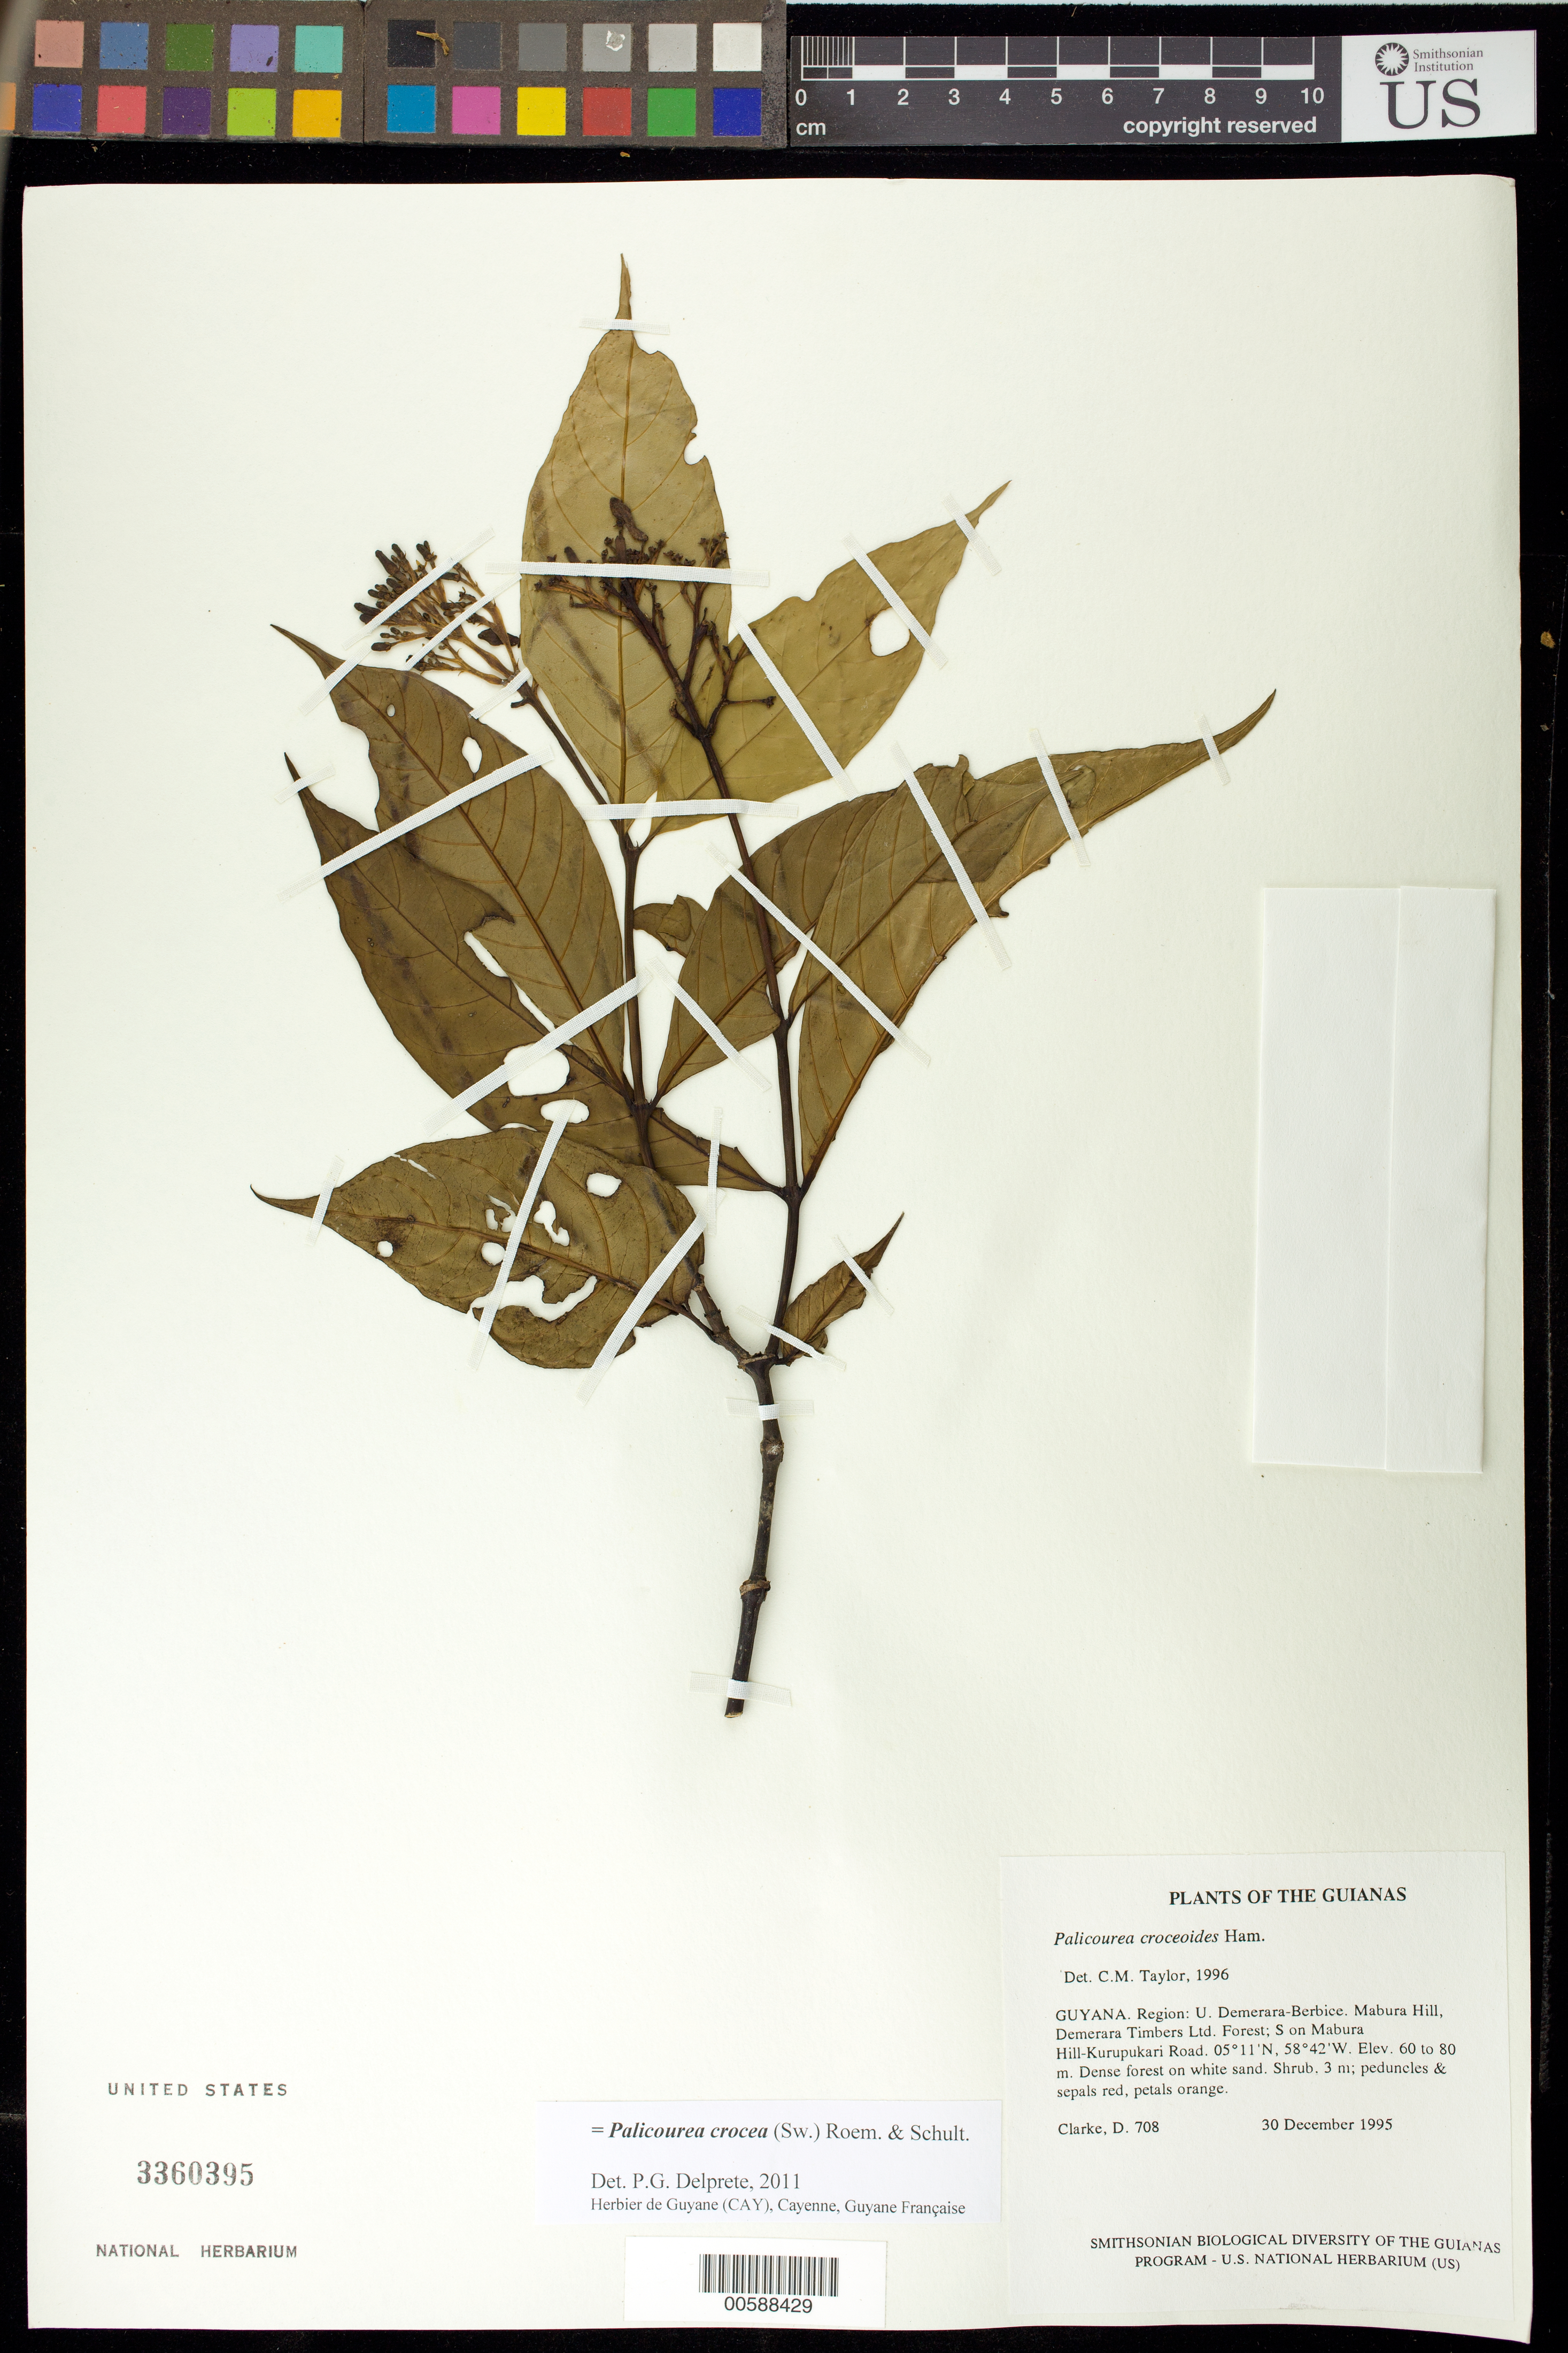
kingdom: Plantae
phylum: Tracheophyta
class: Magnoliopsida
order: Gentianales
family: Rubiaceae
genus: Palicourea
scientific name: Palicourea crocea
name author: (Sw.) Schult.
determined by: Delprete, P. G., Herb. de Guyane Cay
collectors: H. D. Clarke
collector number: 708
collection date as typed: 30 December 1995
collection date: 1995-12-30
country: Guyana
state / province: U. Demerara-Berbice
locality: Mabura Hill, Demerara Timbers Ltd. Forest; S on Mabura Hill-Kurupukari Road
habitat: Dense forest on white sand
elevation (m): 60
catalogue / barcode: US 3360395